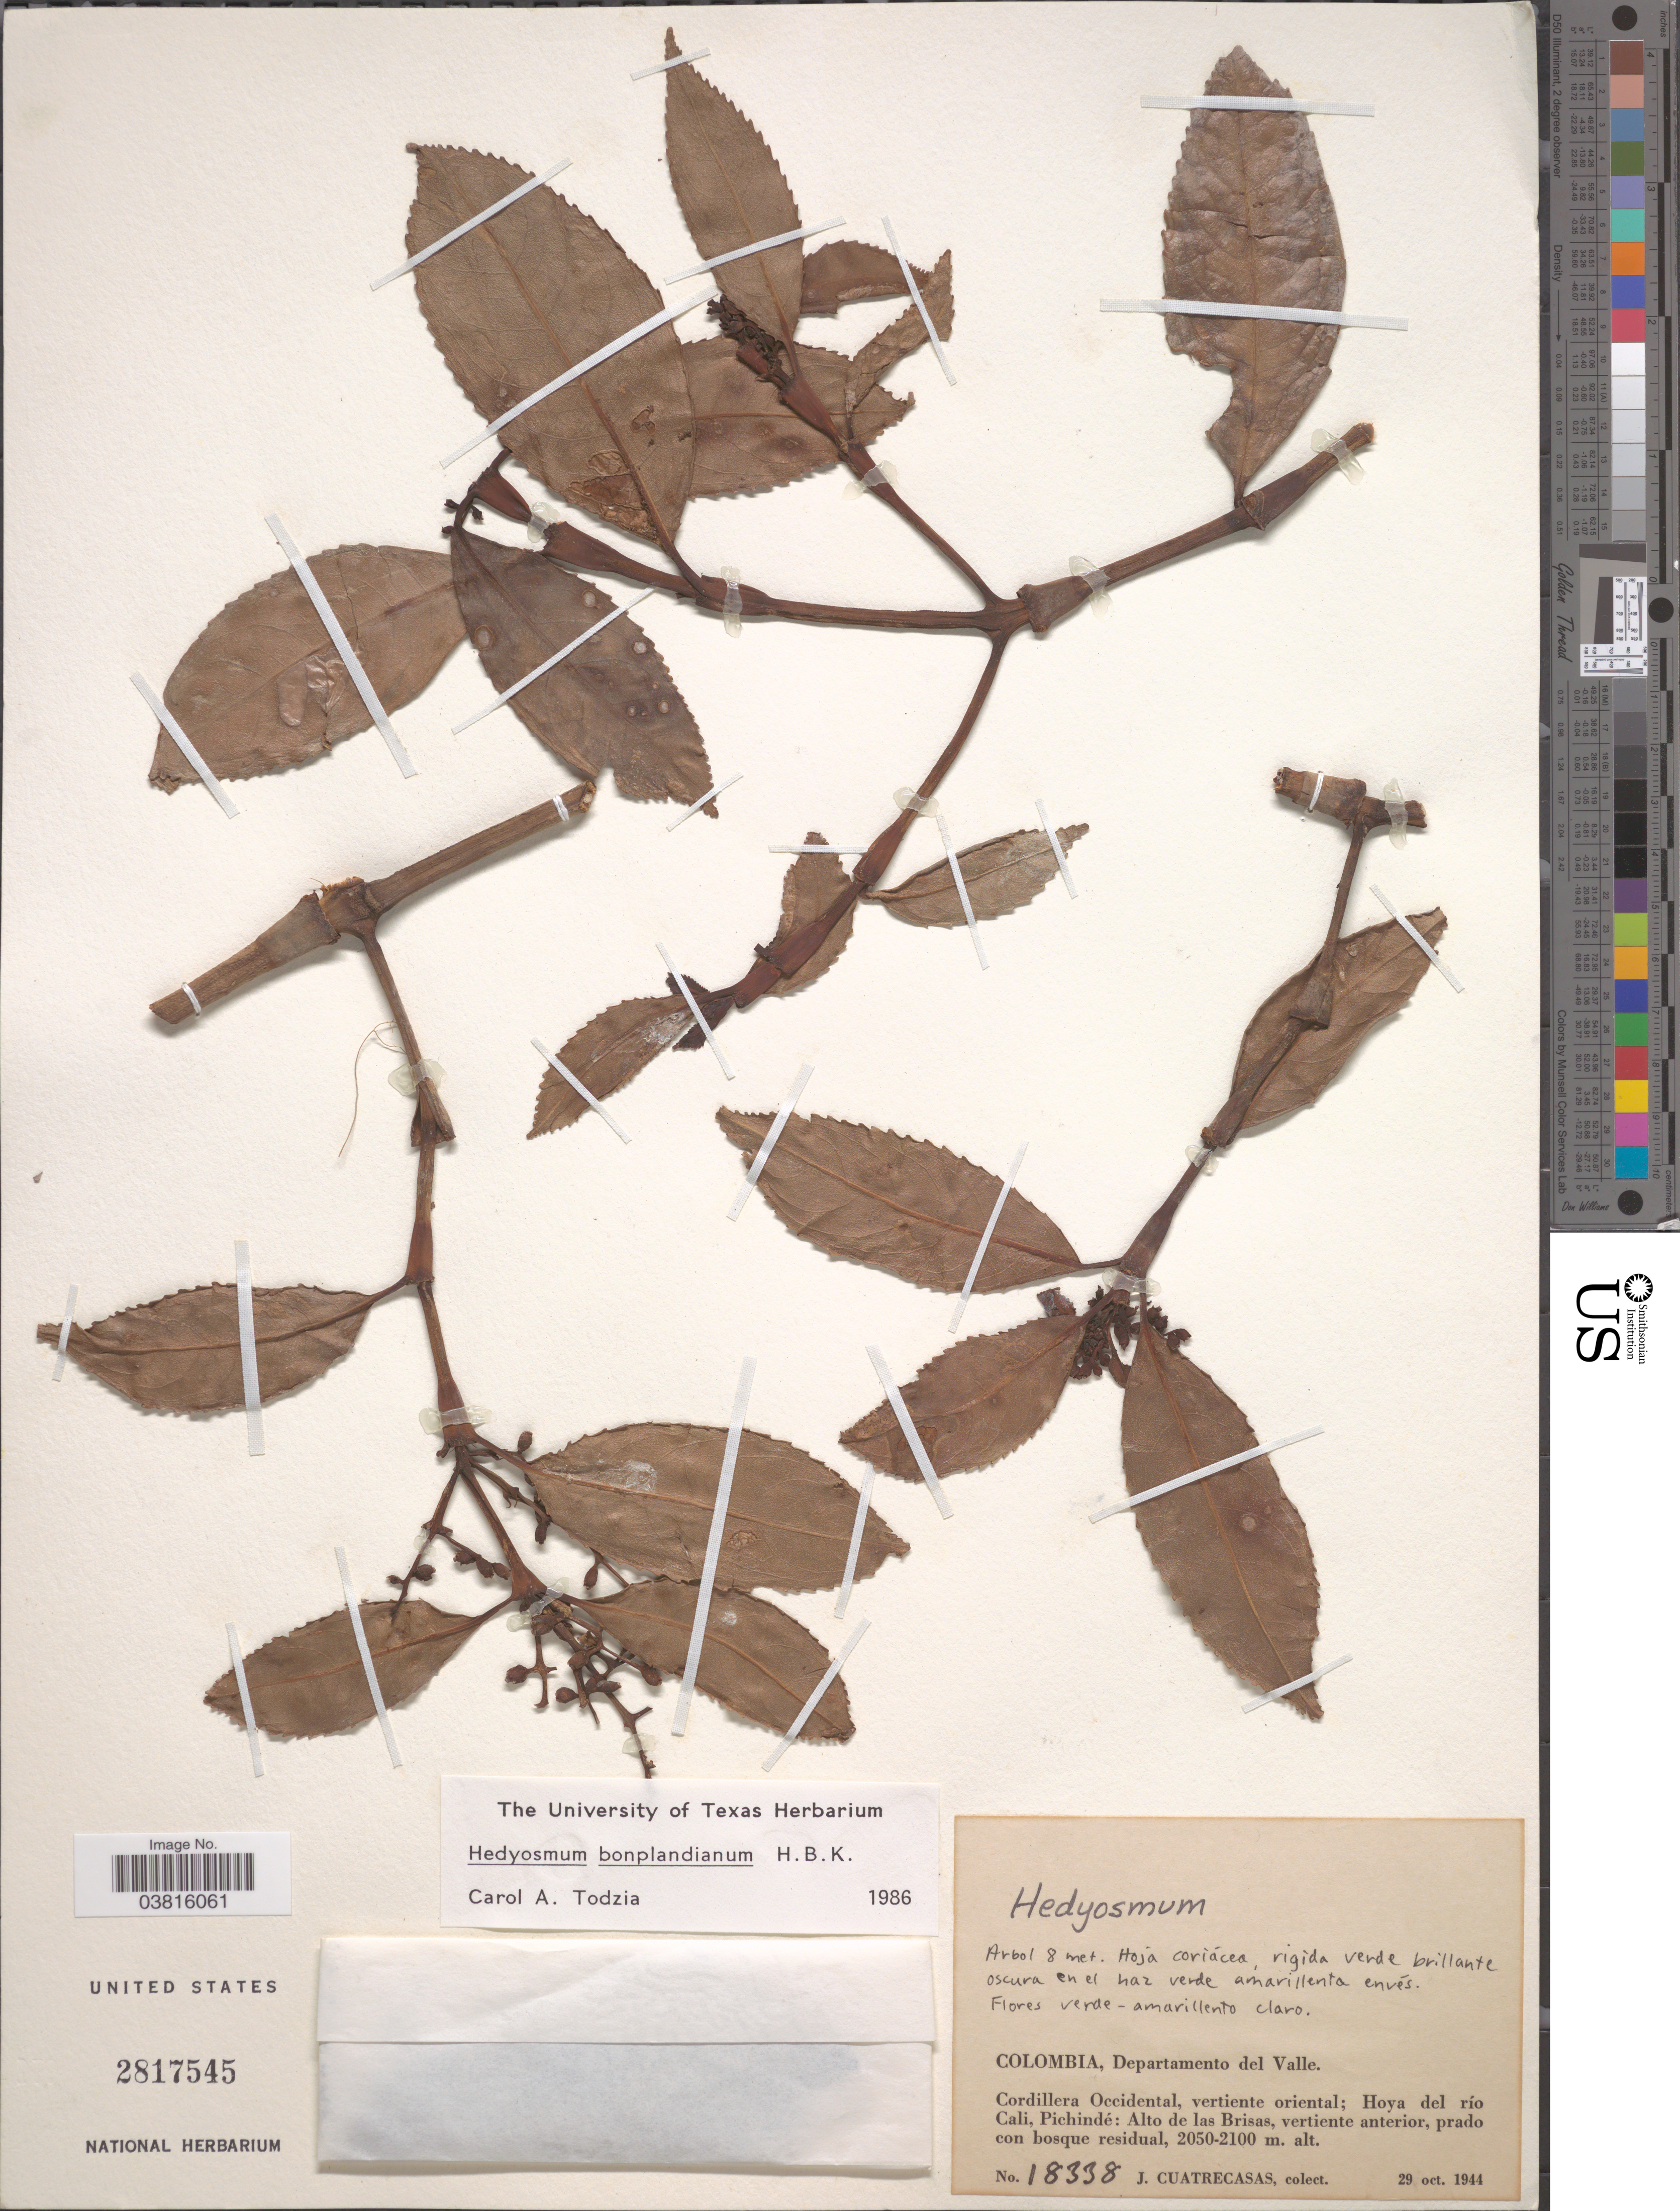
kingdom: Plantae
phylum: Tracheophyta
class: Magnoliopsida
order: Chloranthales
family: Chloranthaceae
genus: Hedyosmum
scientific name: Hedyosmum bonplandianum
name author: Kunth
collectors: J. Cuatrecasas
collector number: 18338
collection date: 1944-10-29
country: Colombia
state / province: Valle del Cauca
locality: Departamento del Valle. Cordillera Occidental, vertiente oriental; Hoya del río Cali, Pichindé: Alto de las Brisas, vertiente anterior, prado con bosque residual.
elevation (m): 2050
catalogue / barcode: US 2817545